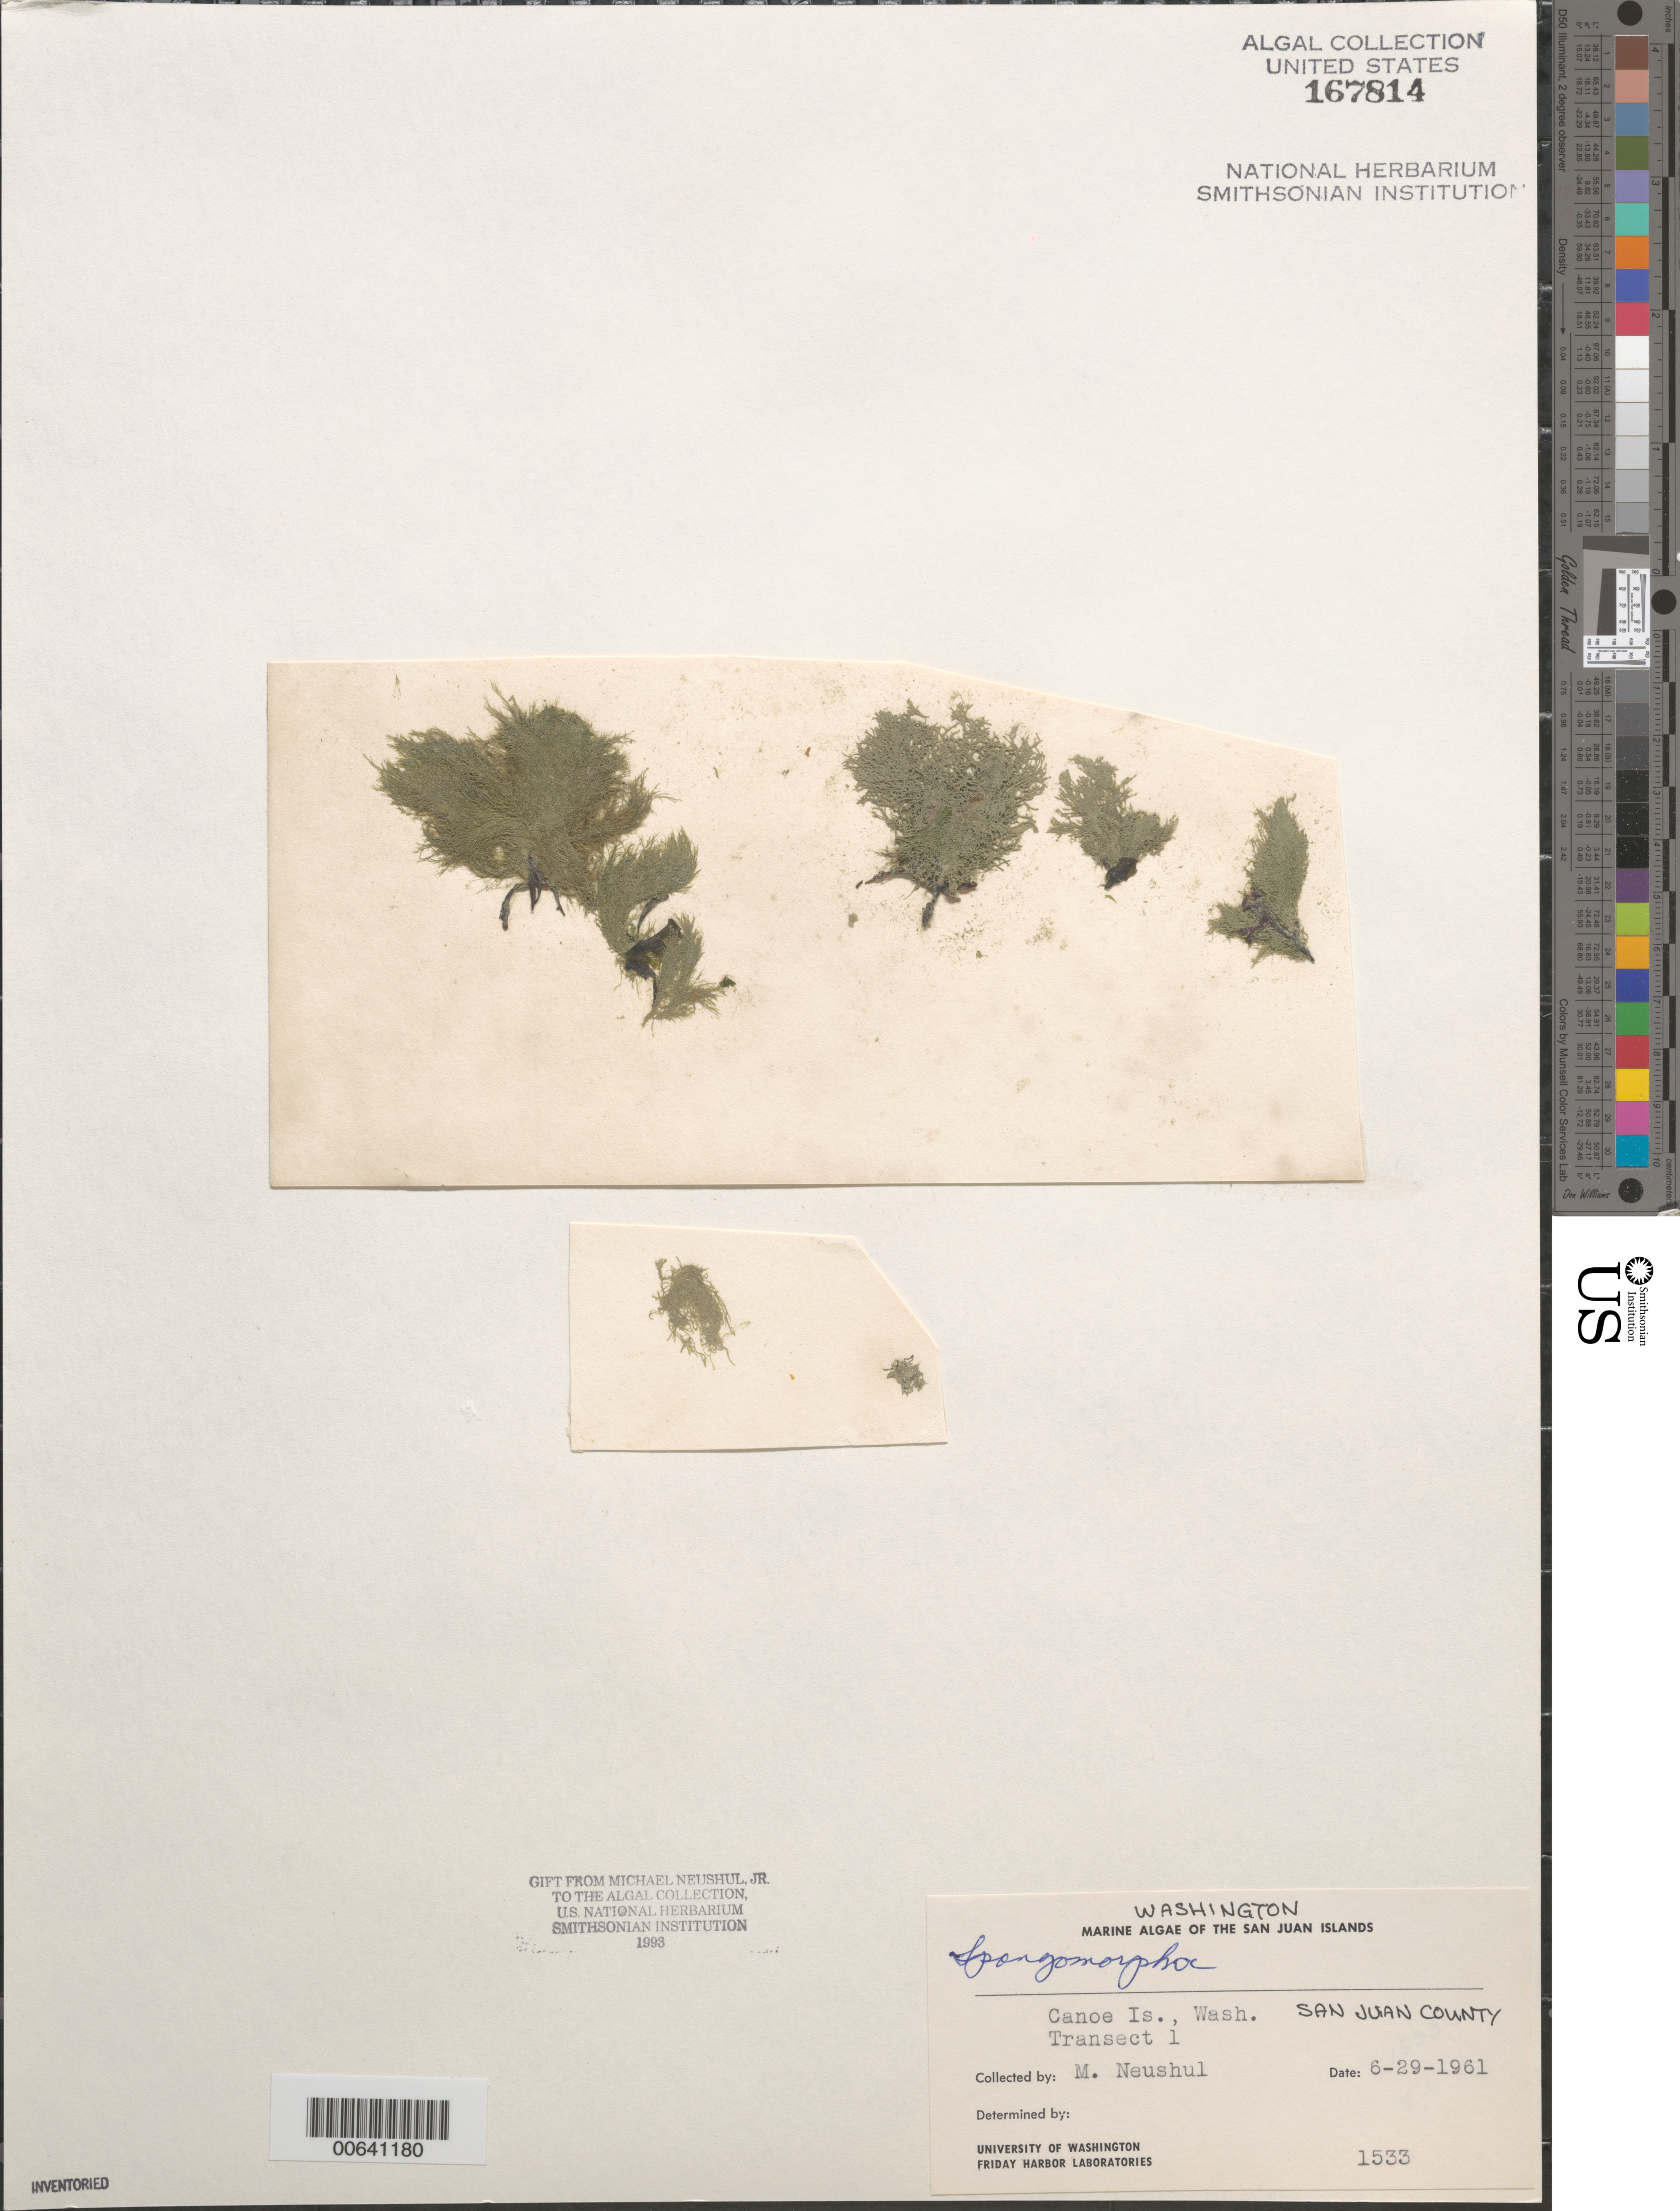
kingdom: Plantae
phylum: Chlorophyta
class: Ulvophyceae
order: Ulotrichales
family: Ulotrichaceae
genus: Spongomorpha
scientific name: Spongomorpha sp.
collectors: M. Neushul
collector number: Neushul 1533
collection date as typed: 29 Jun 1961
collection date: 1961-06-29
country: United States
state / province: Washington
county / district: San Juan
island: Canoe Island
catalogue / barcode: US 167814